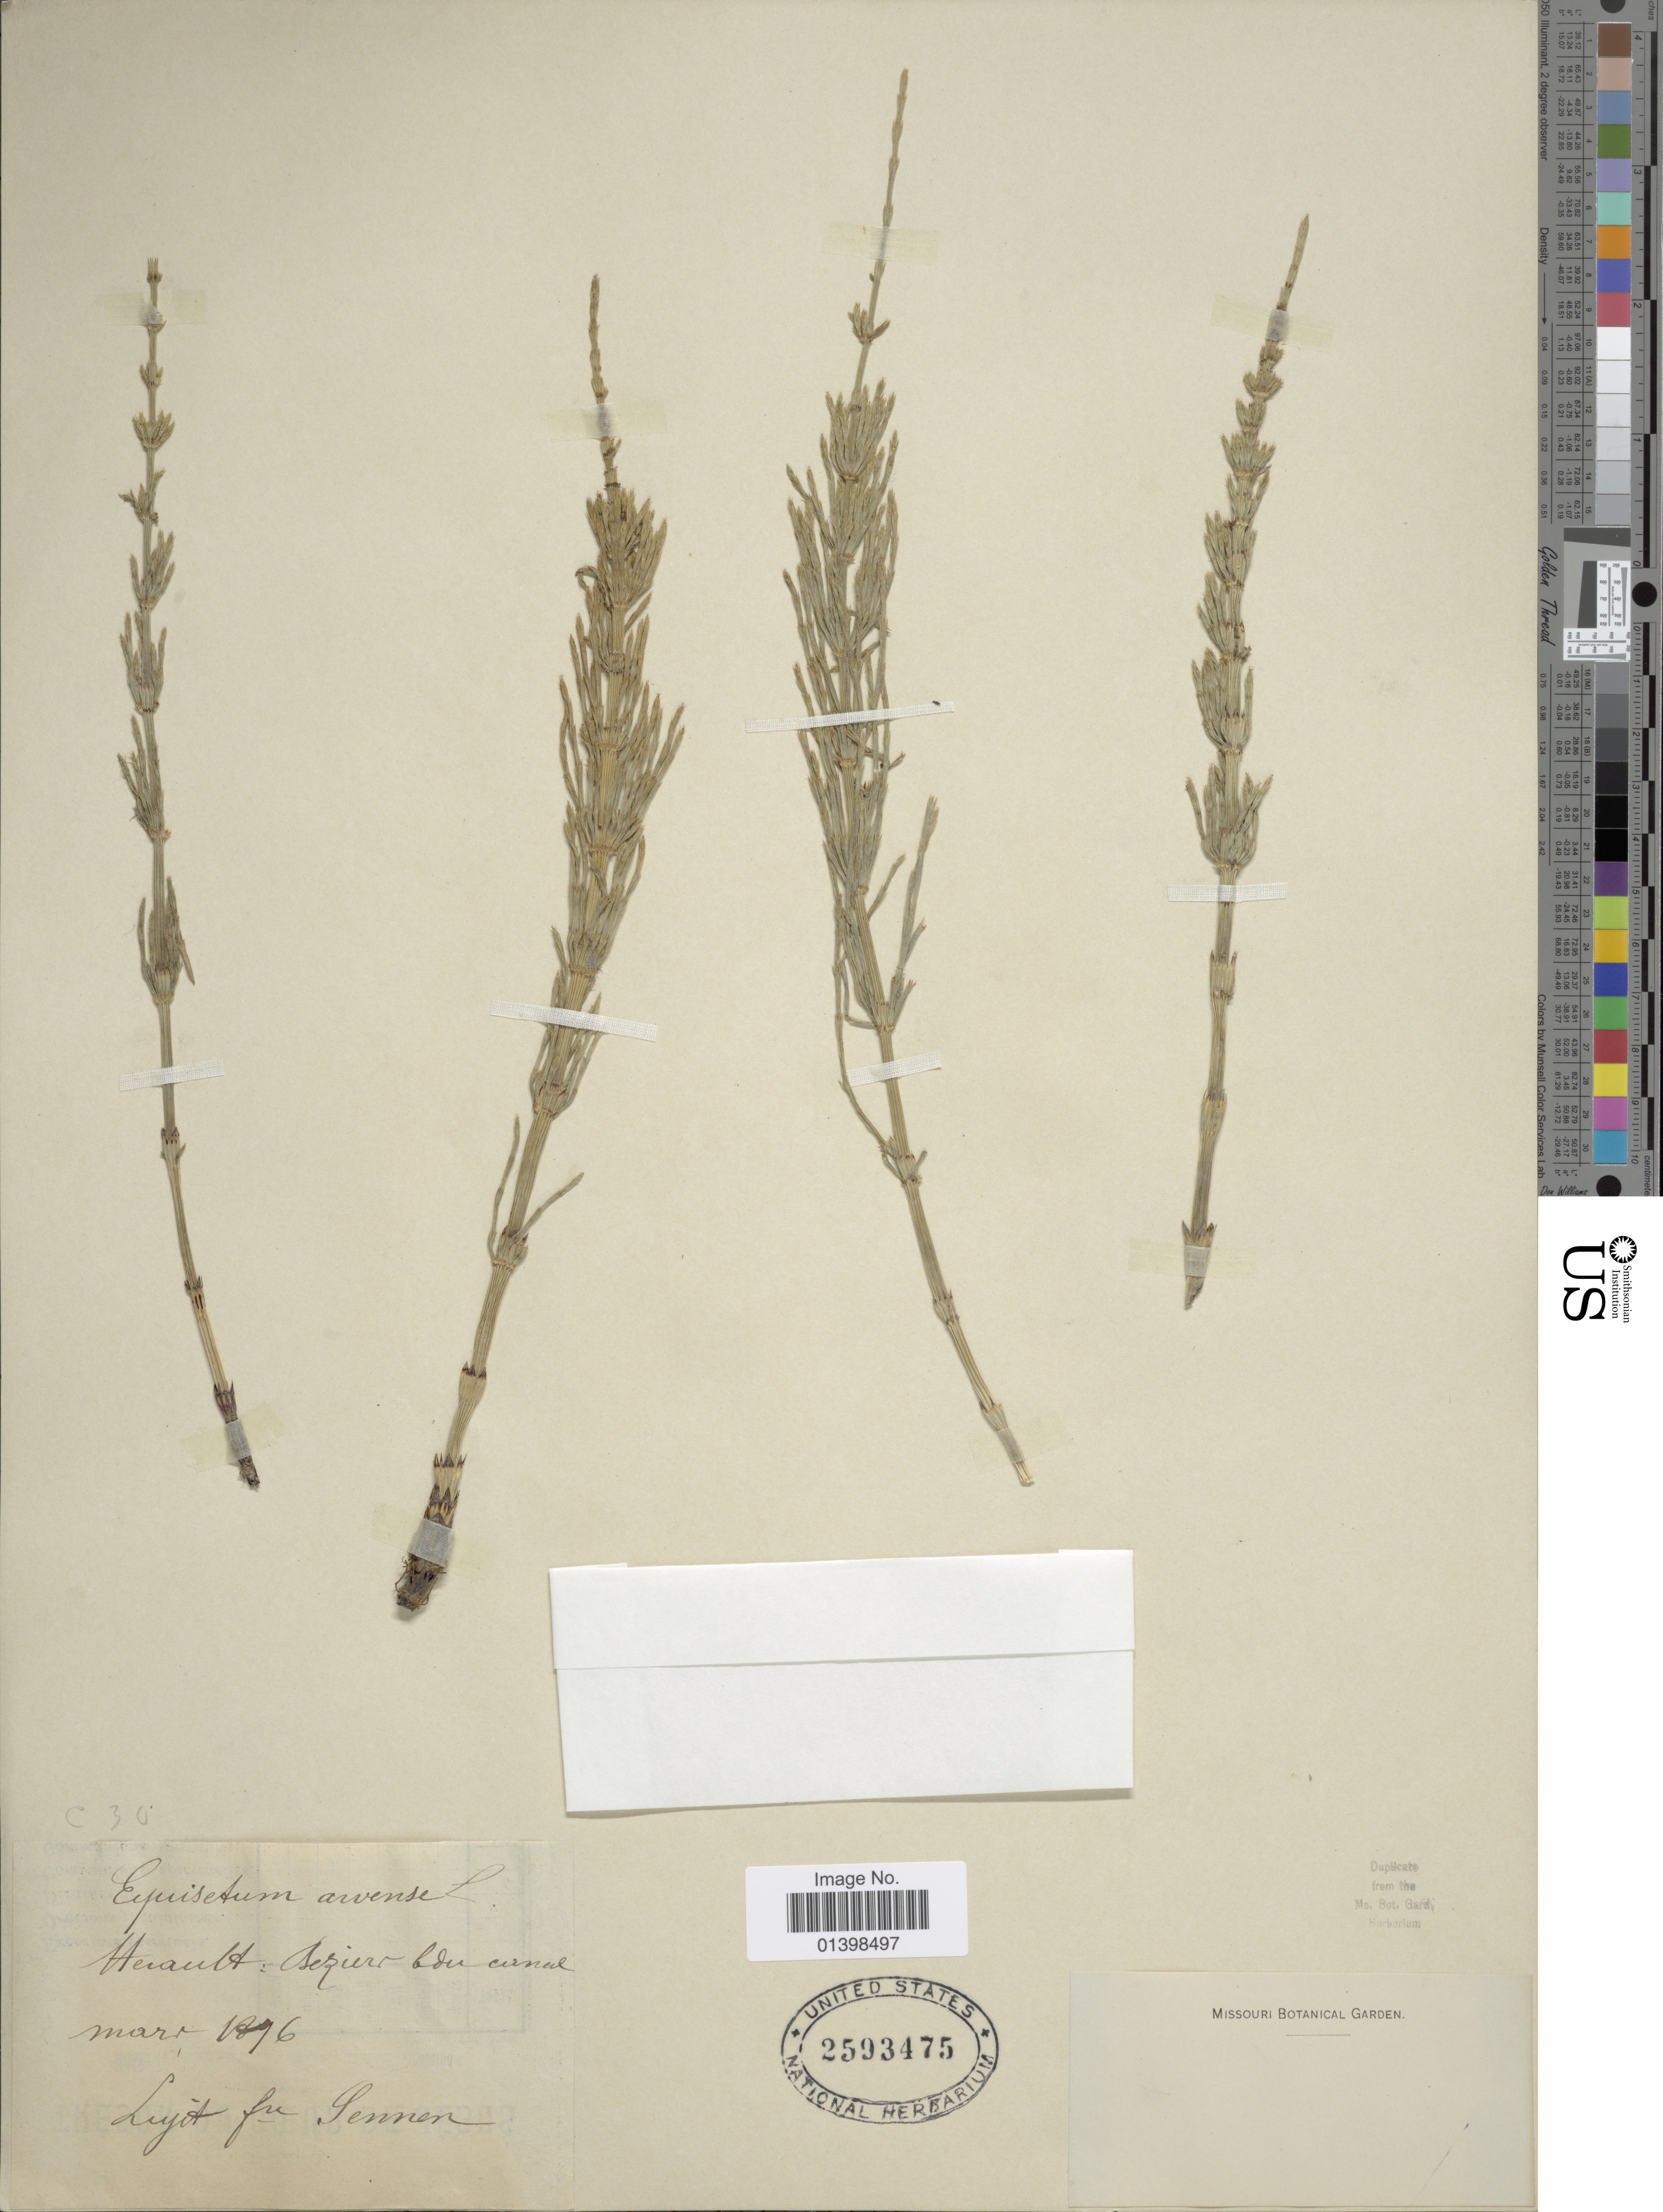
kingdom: Plantae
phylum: Tracheophyta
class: Polypodiopsida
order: Equisetales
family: Equisetaceae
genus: Equisetum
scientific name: Equisetum arvense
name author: L.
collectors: E. Sennen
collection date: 1896-03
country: France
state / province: Occitanie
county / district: Hérault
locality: Herault: Beziers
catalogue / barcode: US 2593475